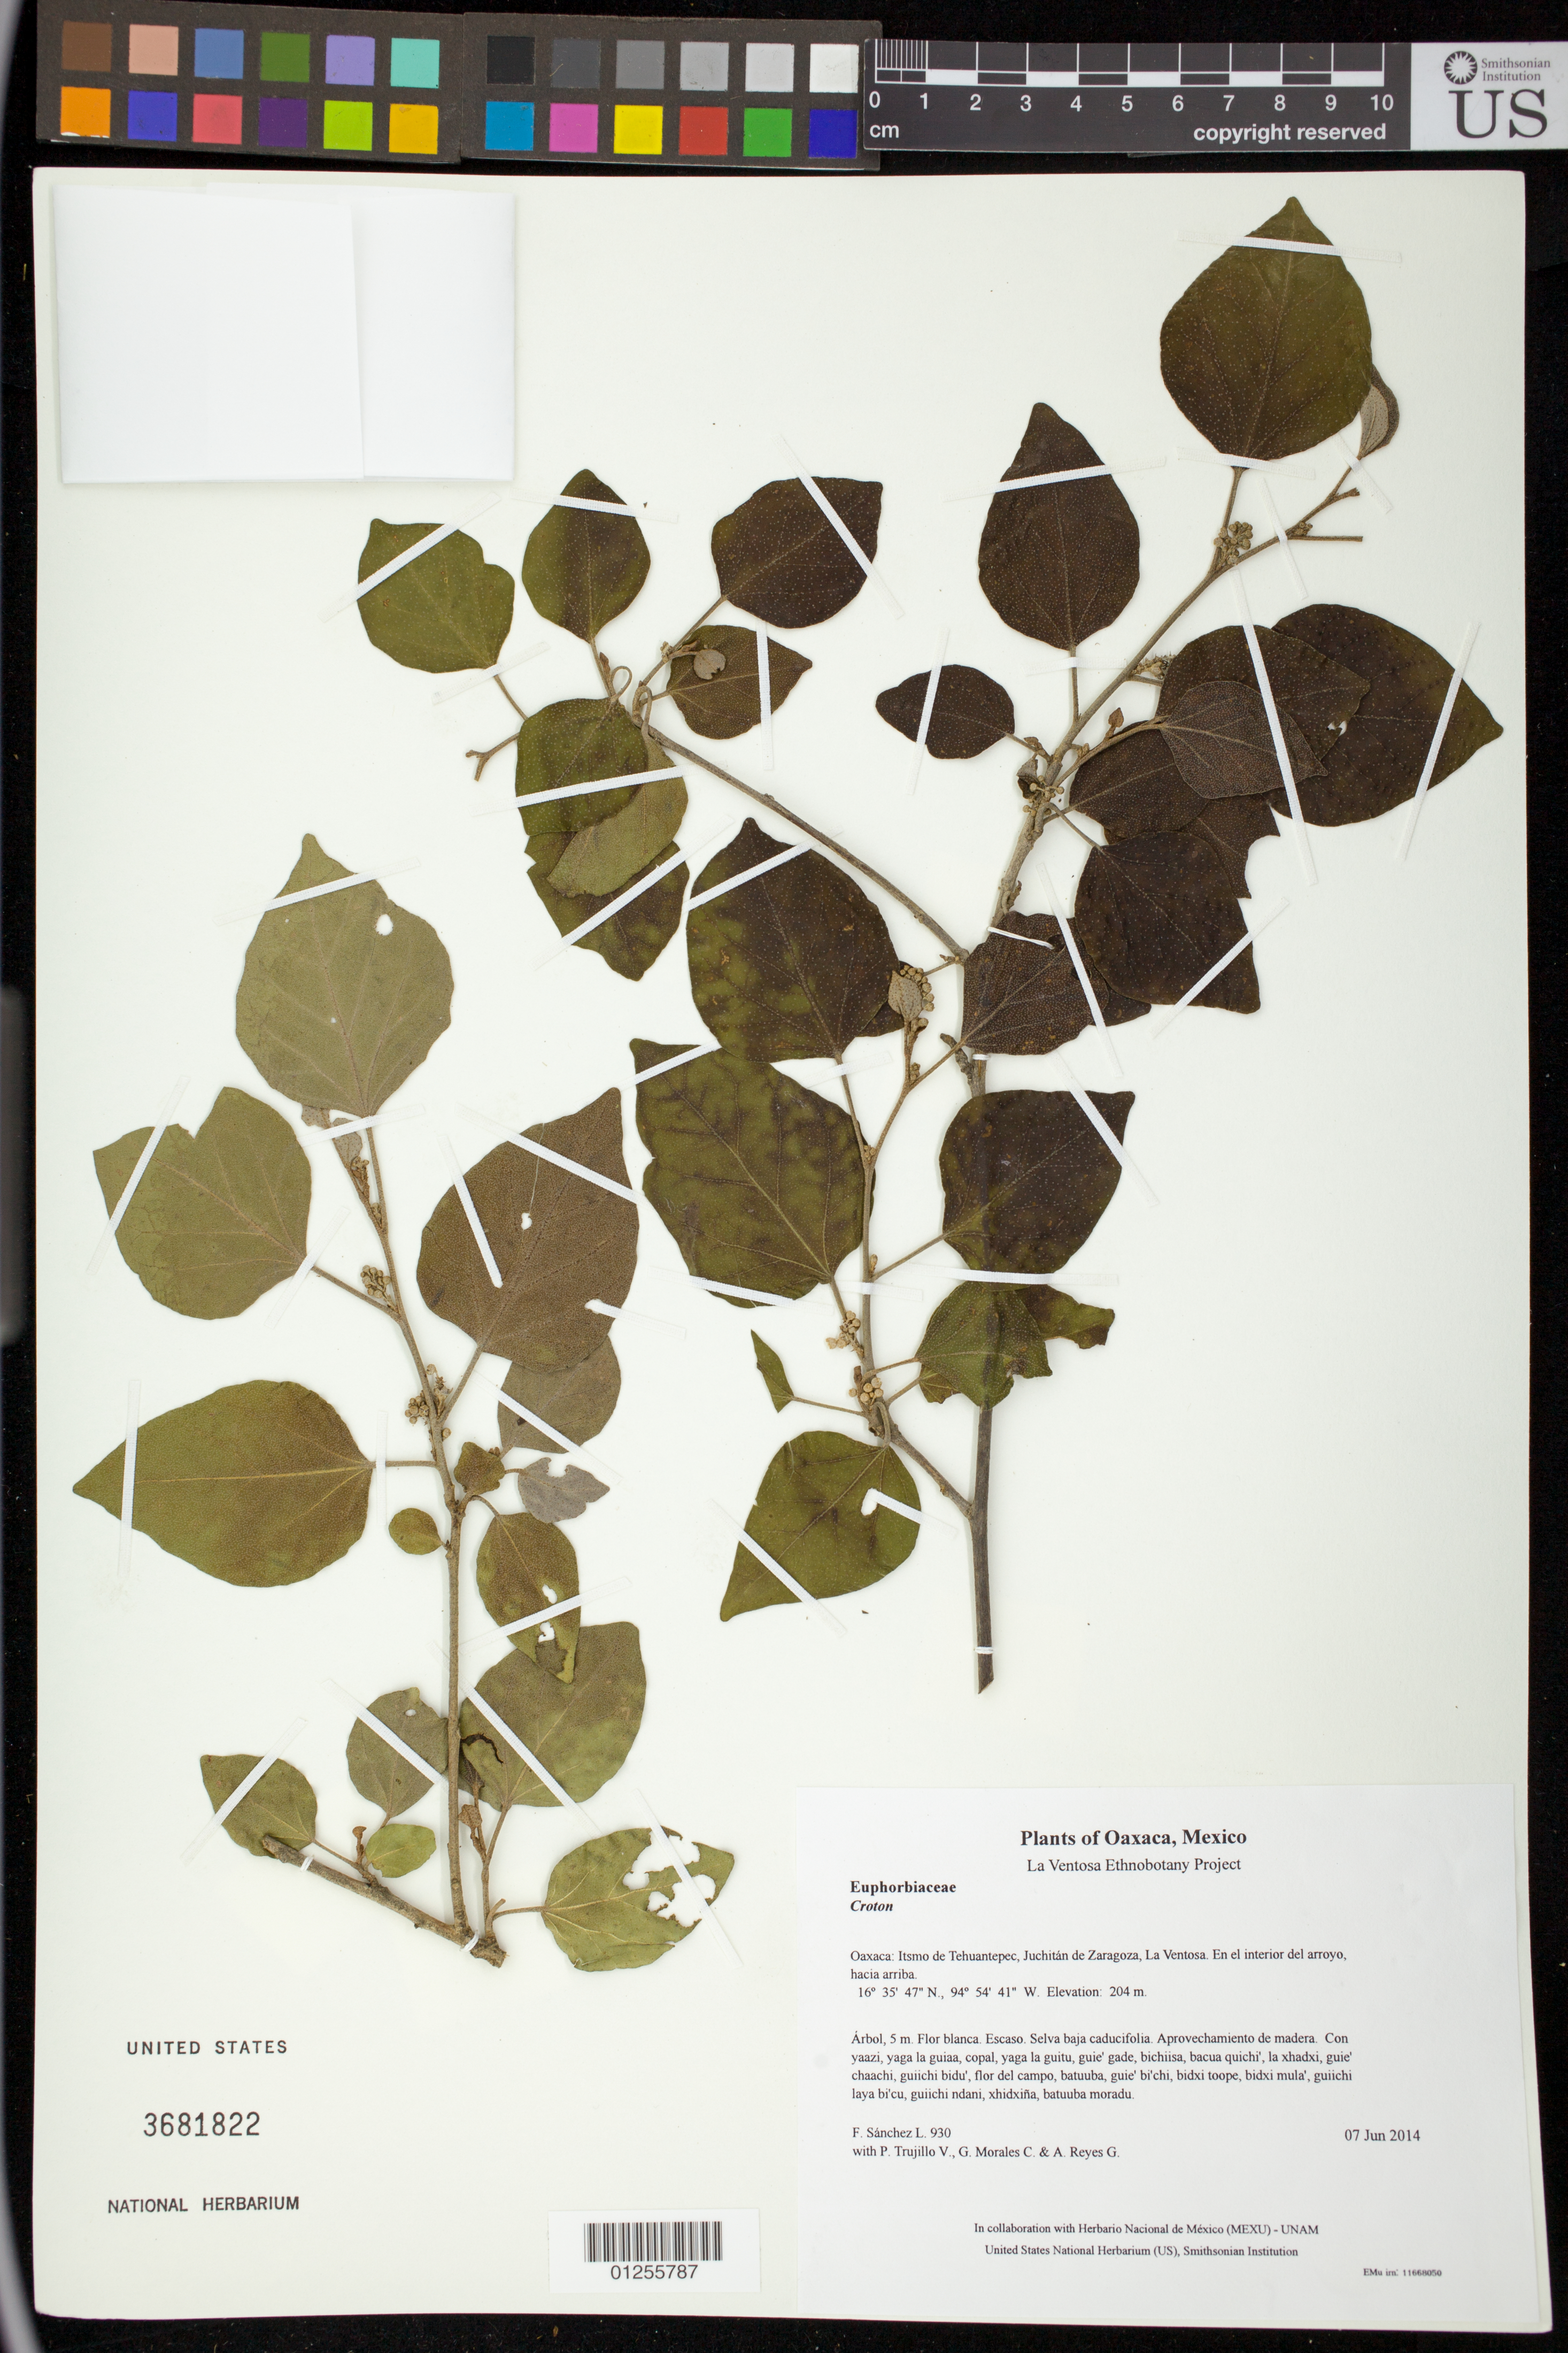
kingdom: Plantae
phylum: Tracheophyta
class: Magnoliopsida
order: Malpighiales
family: Euphorbiaceae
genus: Croton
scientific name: Croton pseudoniveus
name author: Lundell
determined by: Berry, P. E.; Van Ee, B. W.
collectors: F. Sánchez L., P. Trujillo V., G. Morales C. & A. Reyes G.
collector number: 930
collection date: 2014-06-07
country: Mexico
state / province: Oaxaca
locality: Itsmo de Tehuantepec, Juchitán de Zaragoza, La Ventosa. En el interior del arroyo, hacia arriba.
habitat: Selva baja caducifolia. Aprovechamiento de madera.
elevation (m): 204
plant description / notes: JEBOT, MEXU, SERO, US; Yaga. 5 m. Guie' naquichi'. Huaxie'.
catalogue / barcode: US 3681822